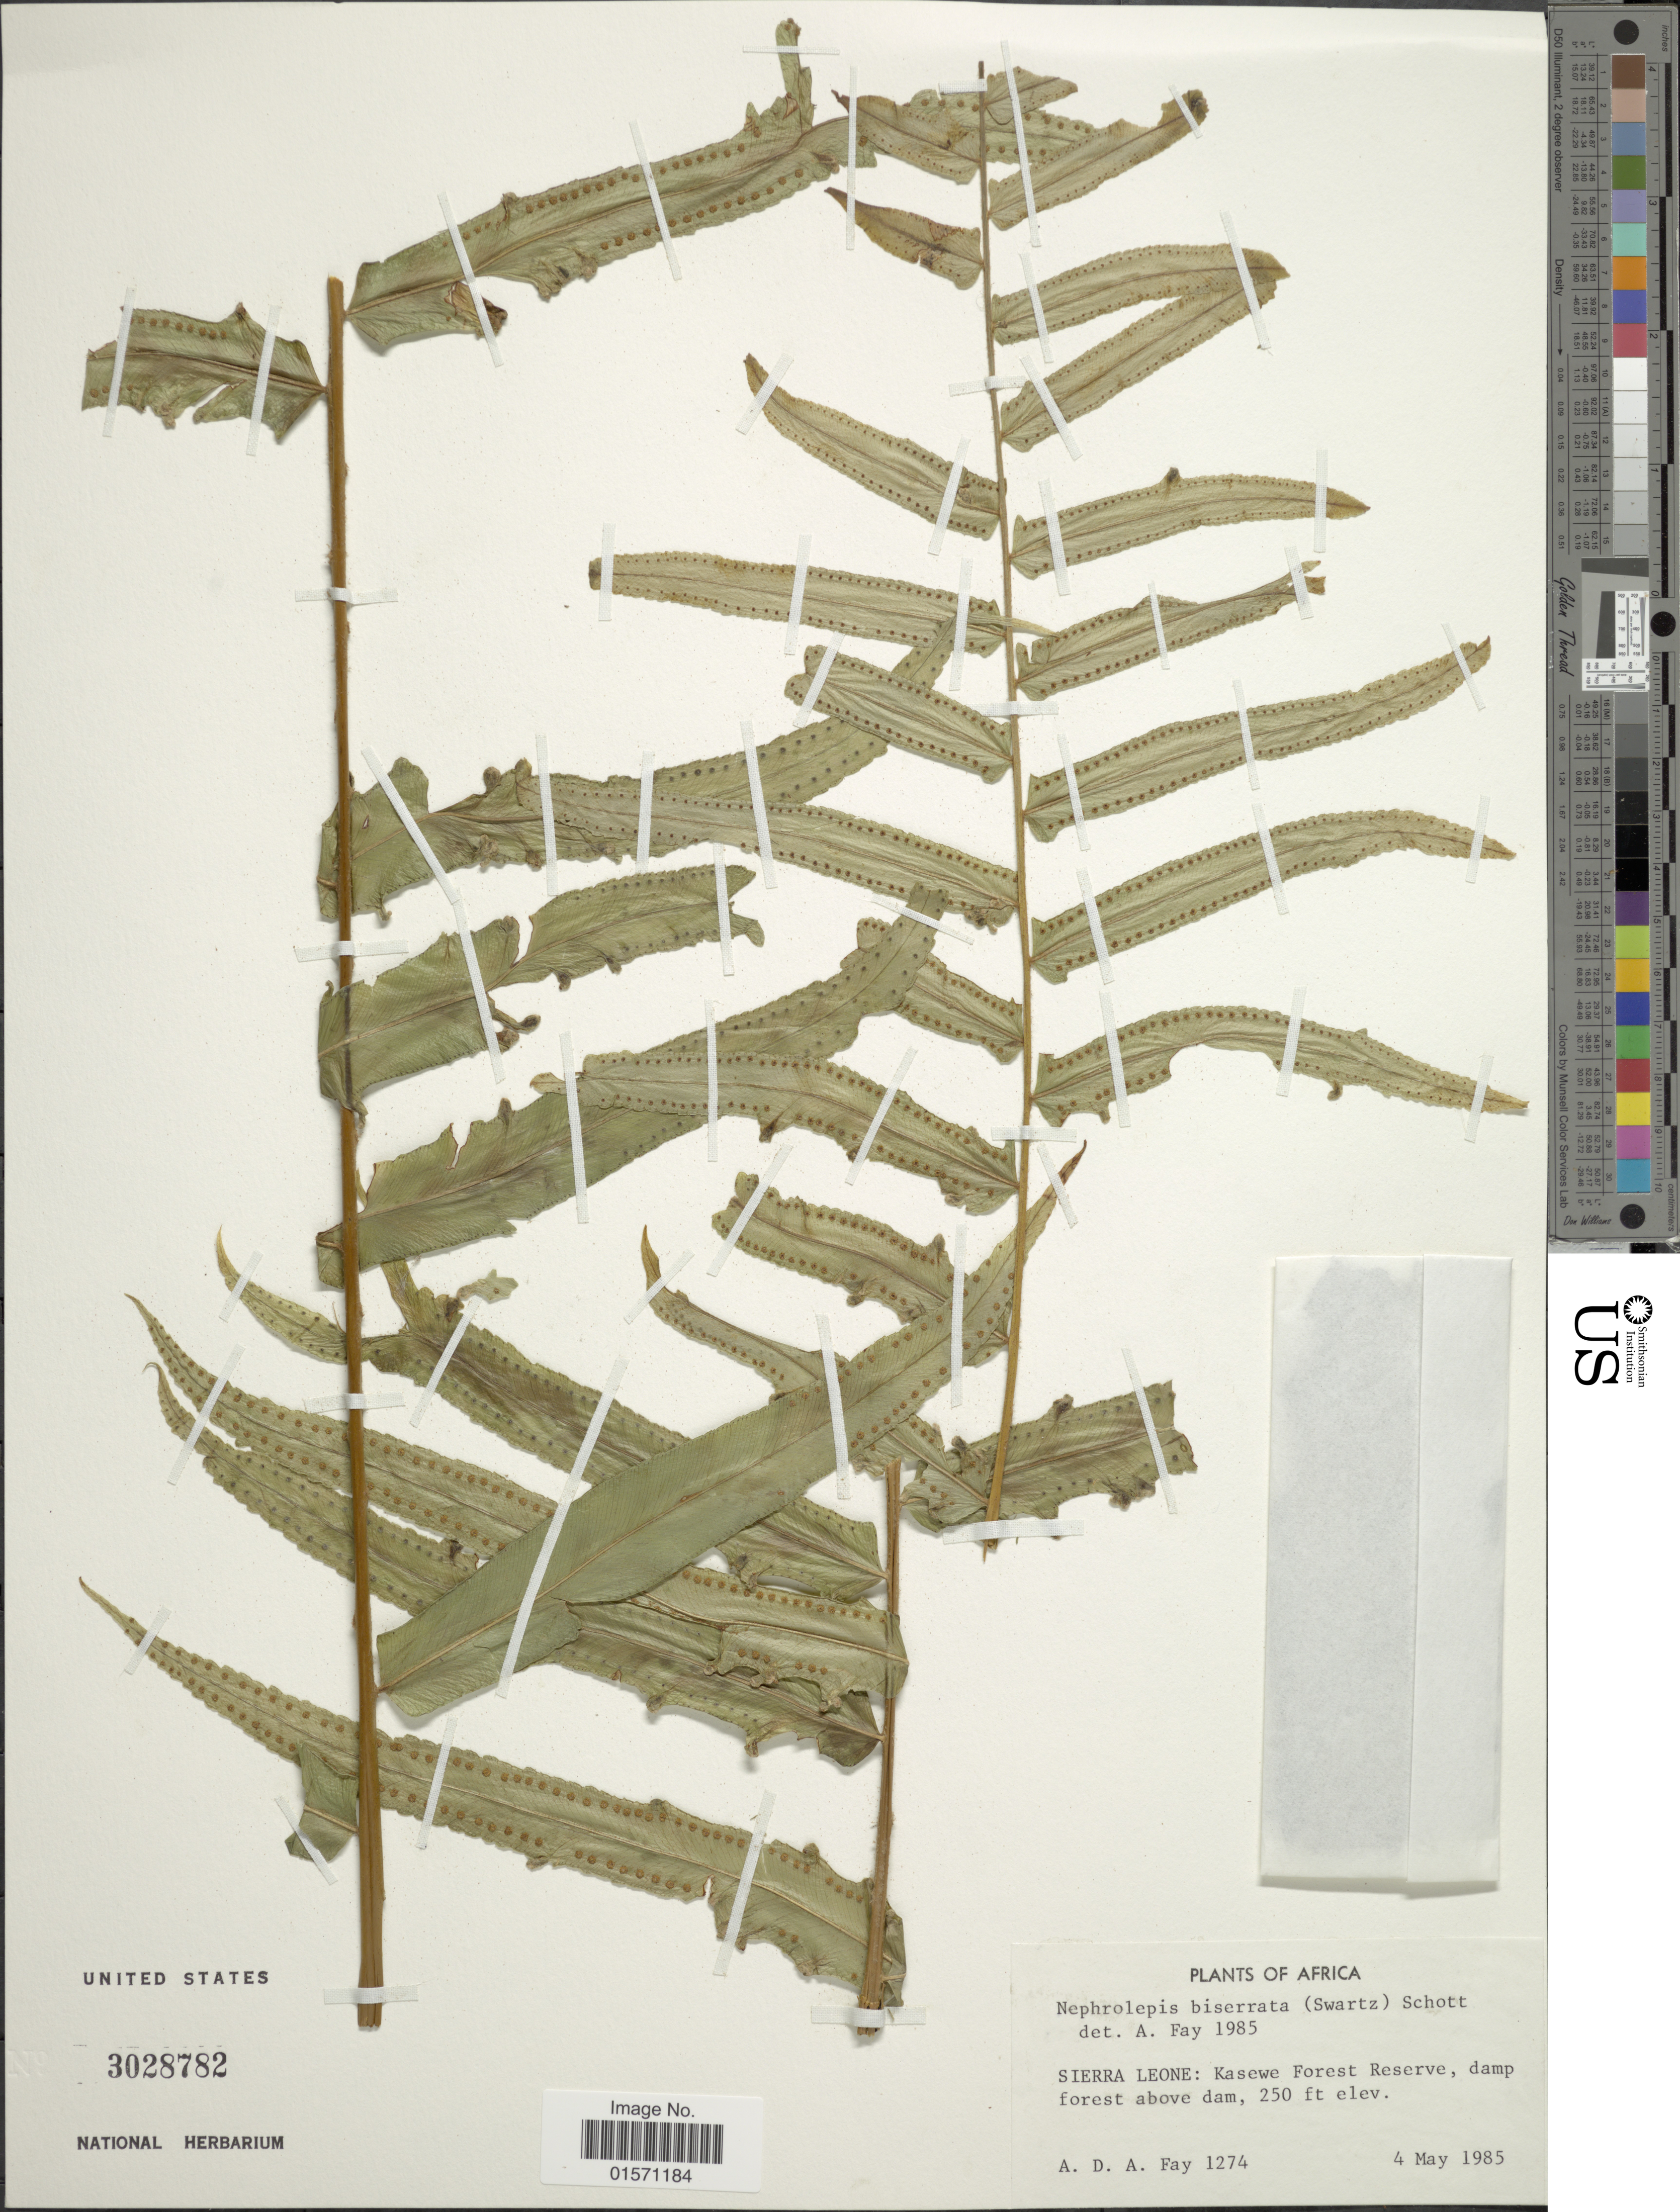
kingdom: Plantae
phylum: Tracheophyta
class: Polypodiopsida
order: Polypodiales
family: Nephrolepidaceae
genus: Nephrolepis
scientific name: Nephrolepis biserrata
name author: (Sw.) Schott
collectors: A. Fay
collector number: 1274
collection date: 1985-05-04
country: Sierra Leone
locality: Kasewe Forest Reserve, damp forest above dam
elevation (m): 76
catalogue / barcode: US 3028782